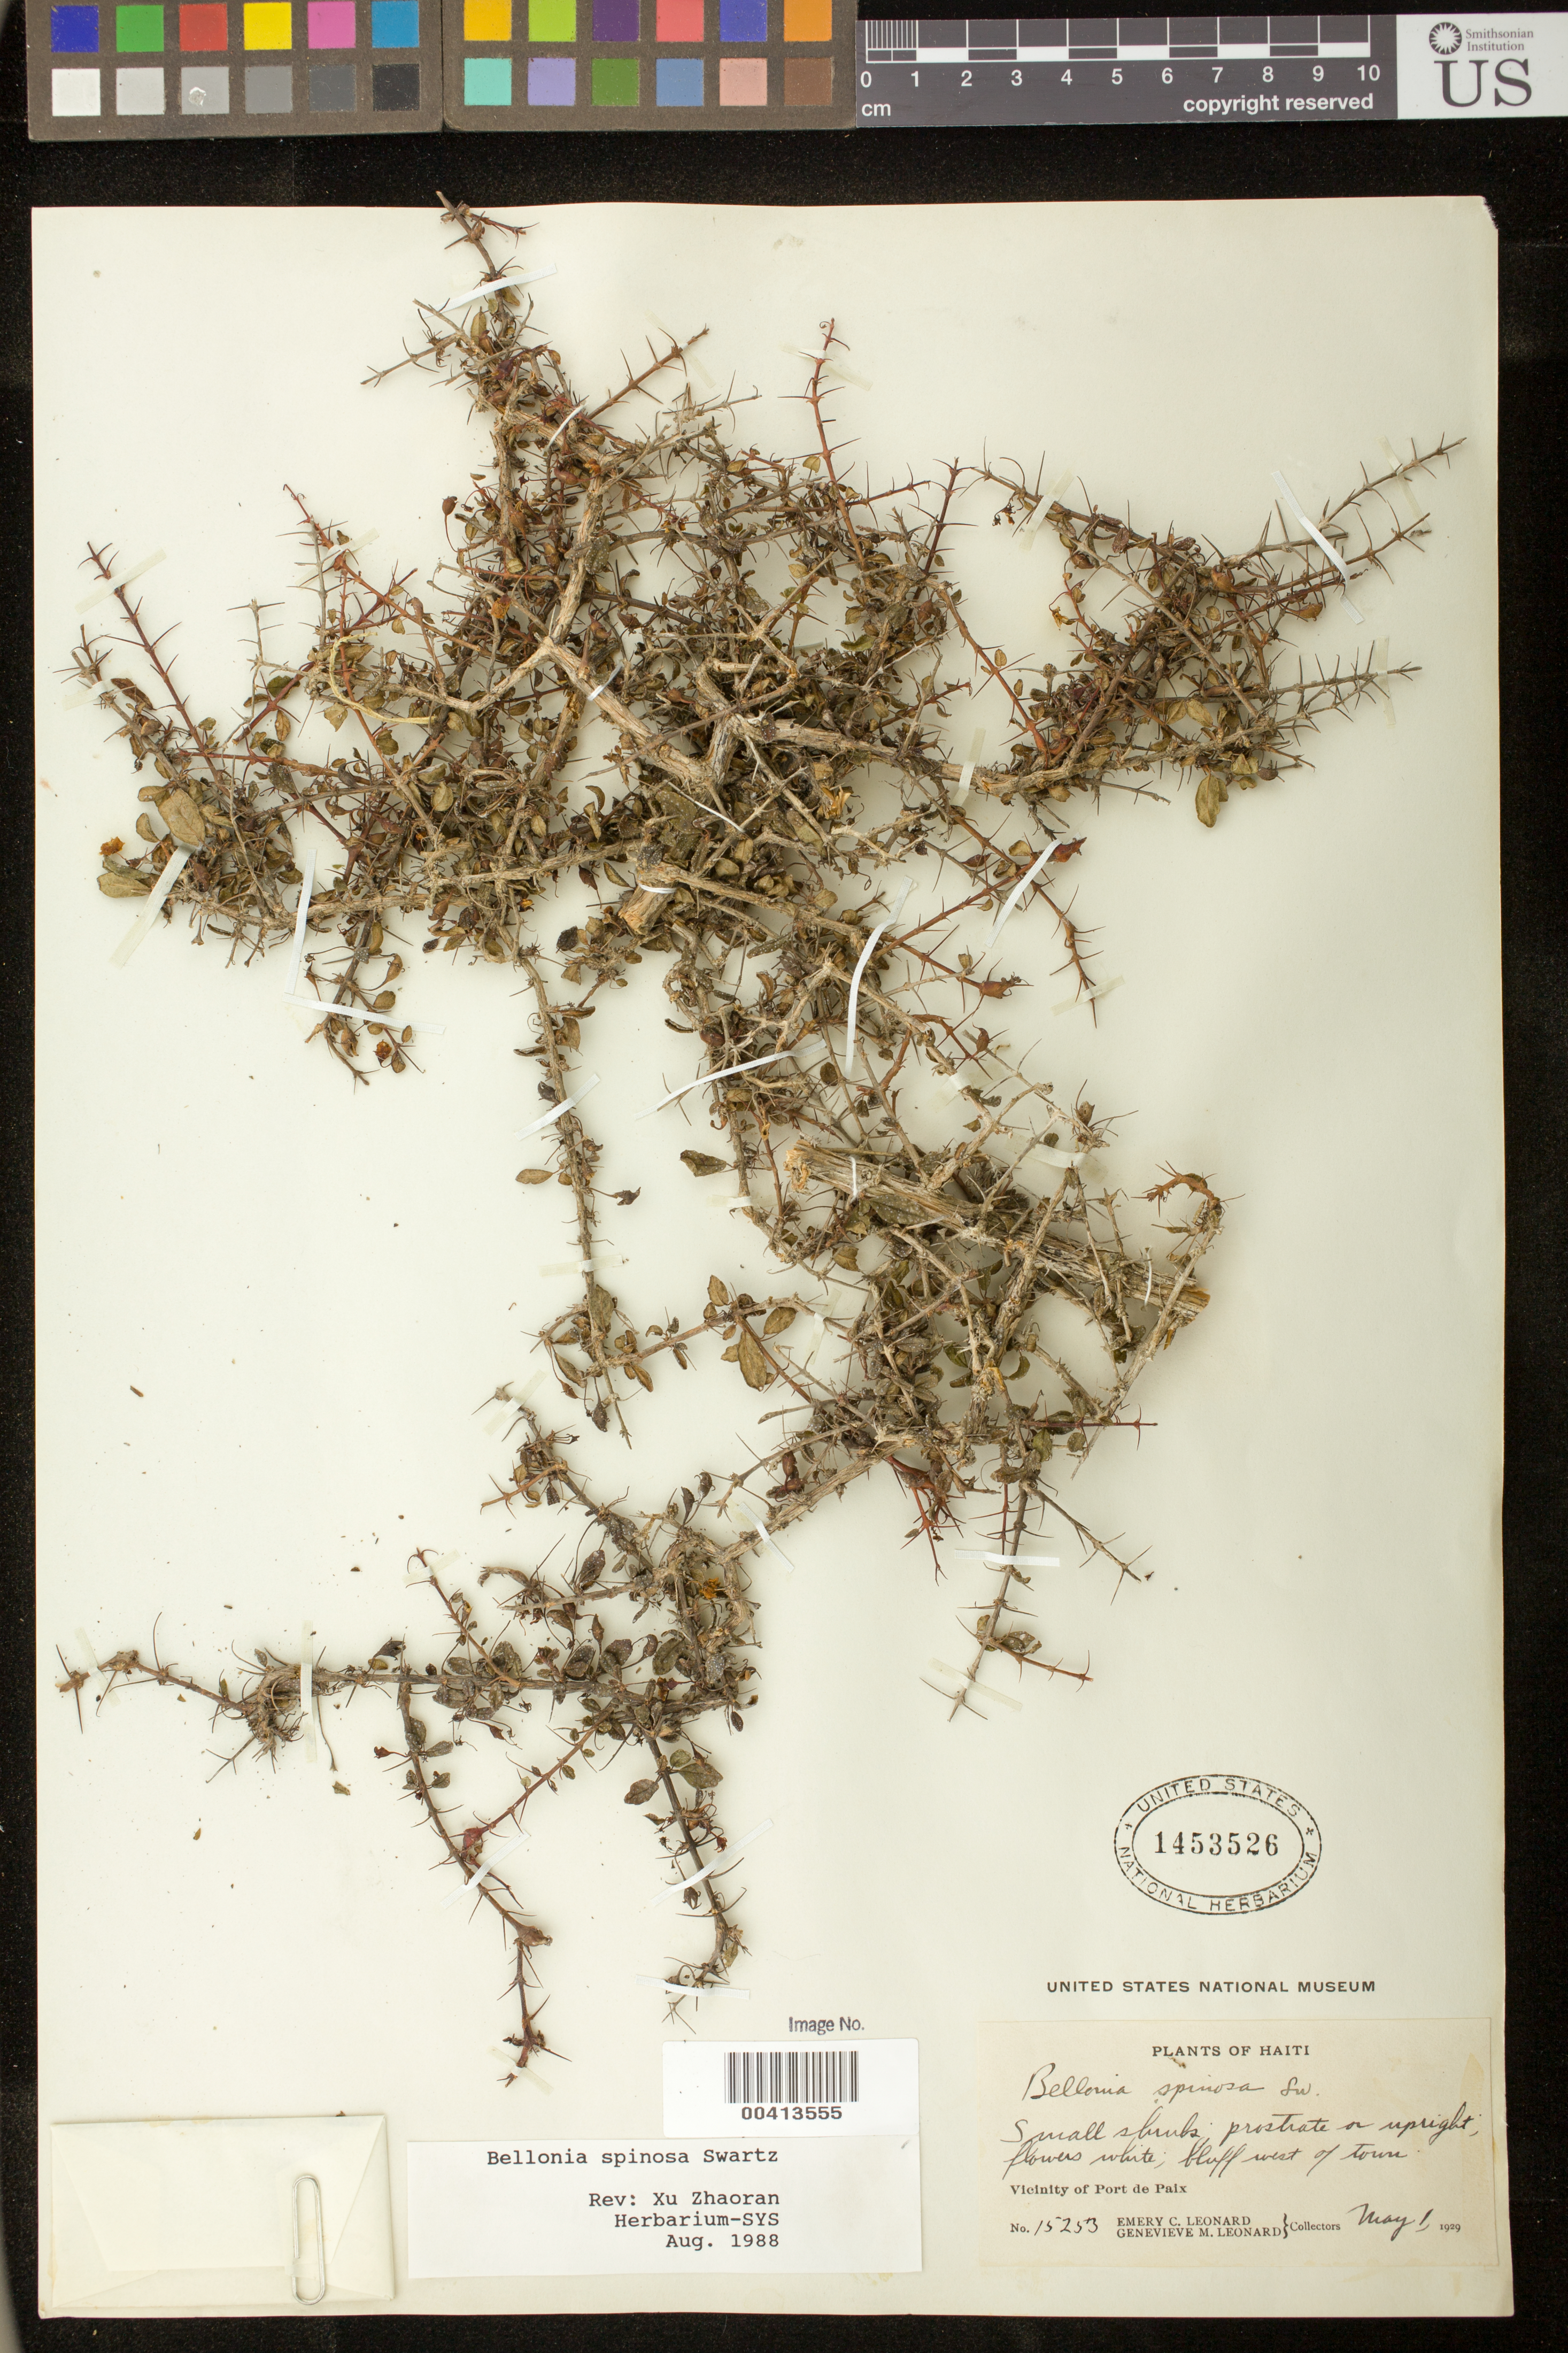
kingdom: Plantae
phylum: Tracheophyta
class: Magnoliopsida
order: Lamiales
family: Gesneriaceae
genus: Bellonia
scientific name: Bellonia spinosa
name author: Sw.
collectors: E. C. Leonard & G. M. Leonard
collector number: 15253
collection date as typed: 01 May 1929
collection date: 1929-05-01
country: Haiti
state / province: Nord-Ouest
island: Hispaniola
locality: Port de Paix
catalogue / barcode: US 1453526